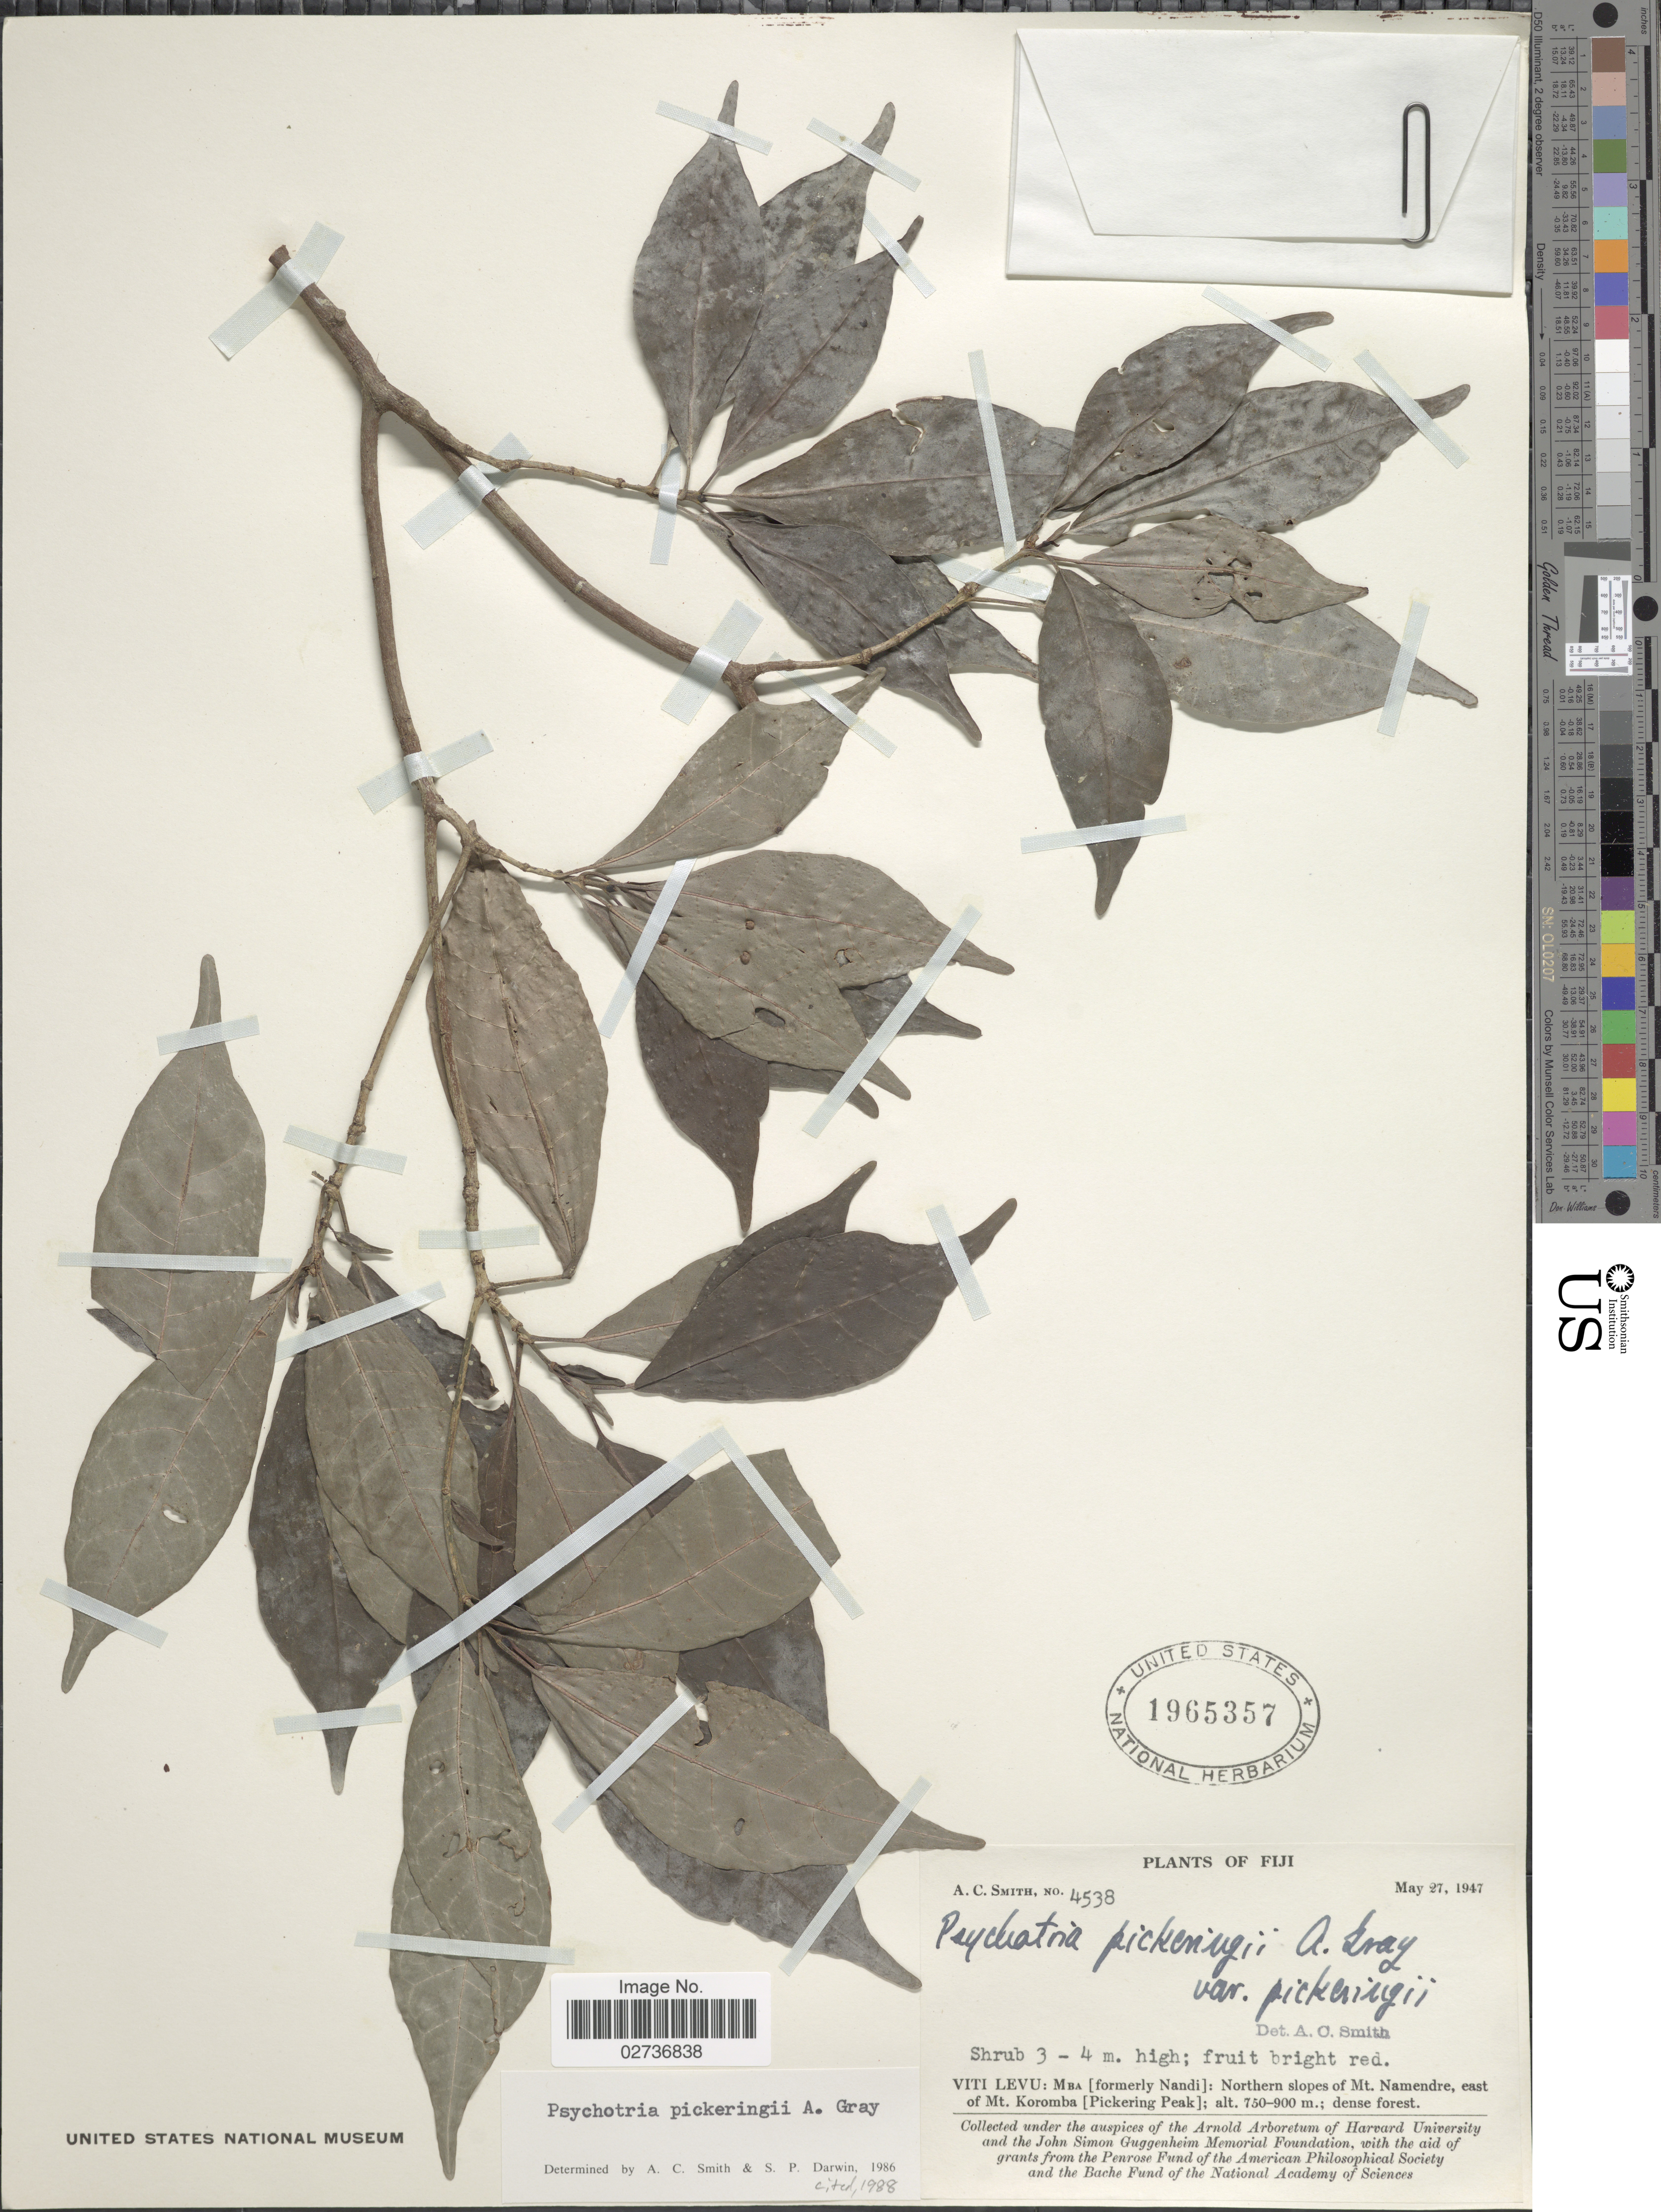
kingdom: Plantae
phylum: Tracheophyta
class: Magnoliopsida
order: Gentianales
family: Rubiaceae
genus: Psychotria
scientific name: Psychotria pickeringii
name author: A. Gray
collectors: A. C. Smith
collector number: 4538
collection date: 1947-05-27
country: Fiji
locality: Viti Levu: Mba [formerly Nandi]: Northern slopes of Mt. Namendre, east of Mt. Koromba [Pickering Peak]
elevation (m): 750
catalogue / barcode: US 1965357